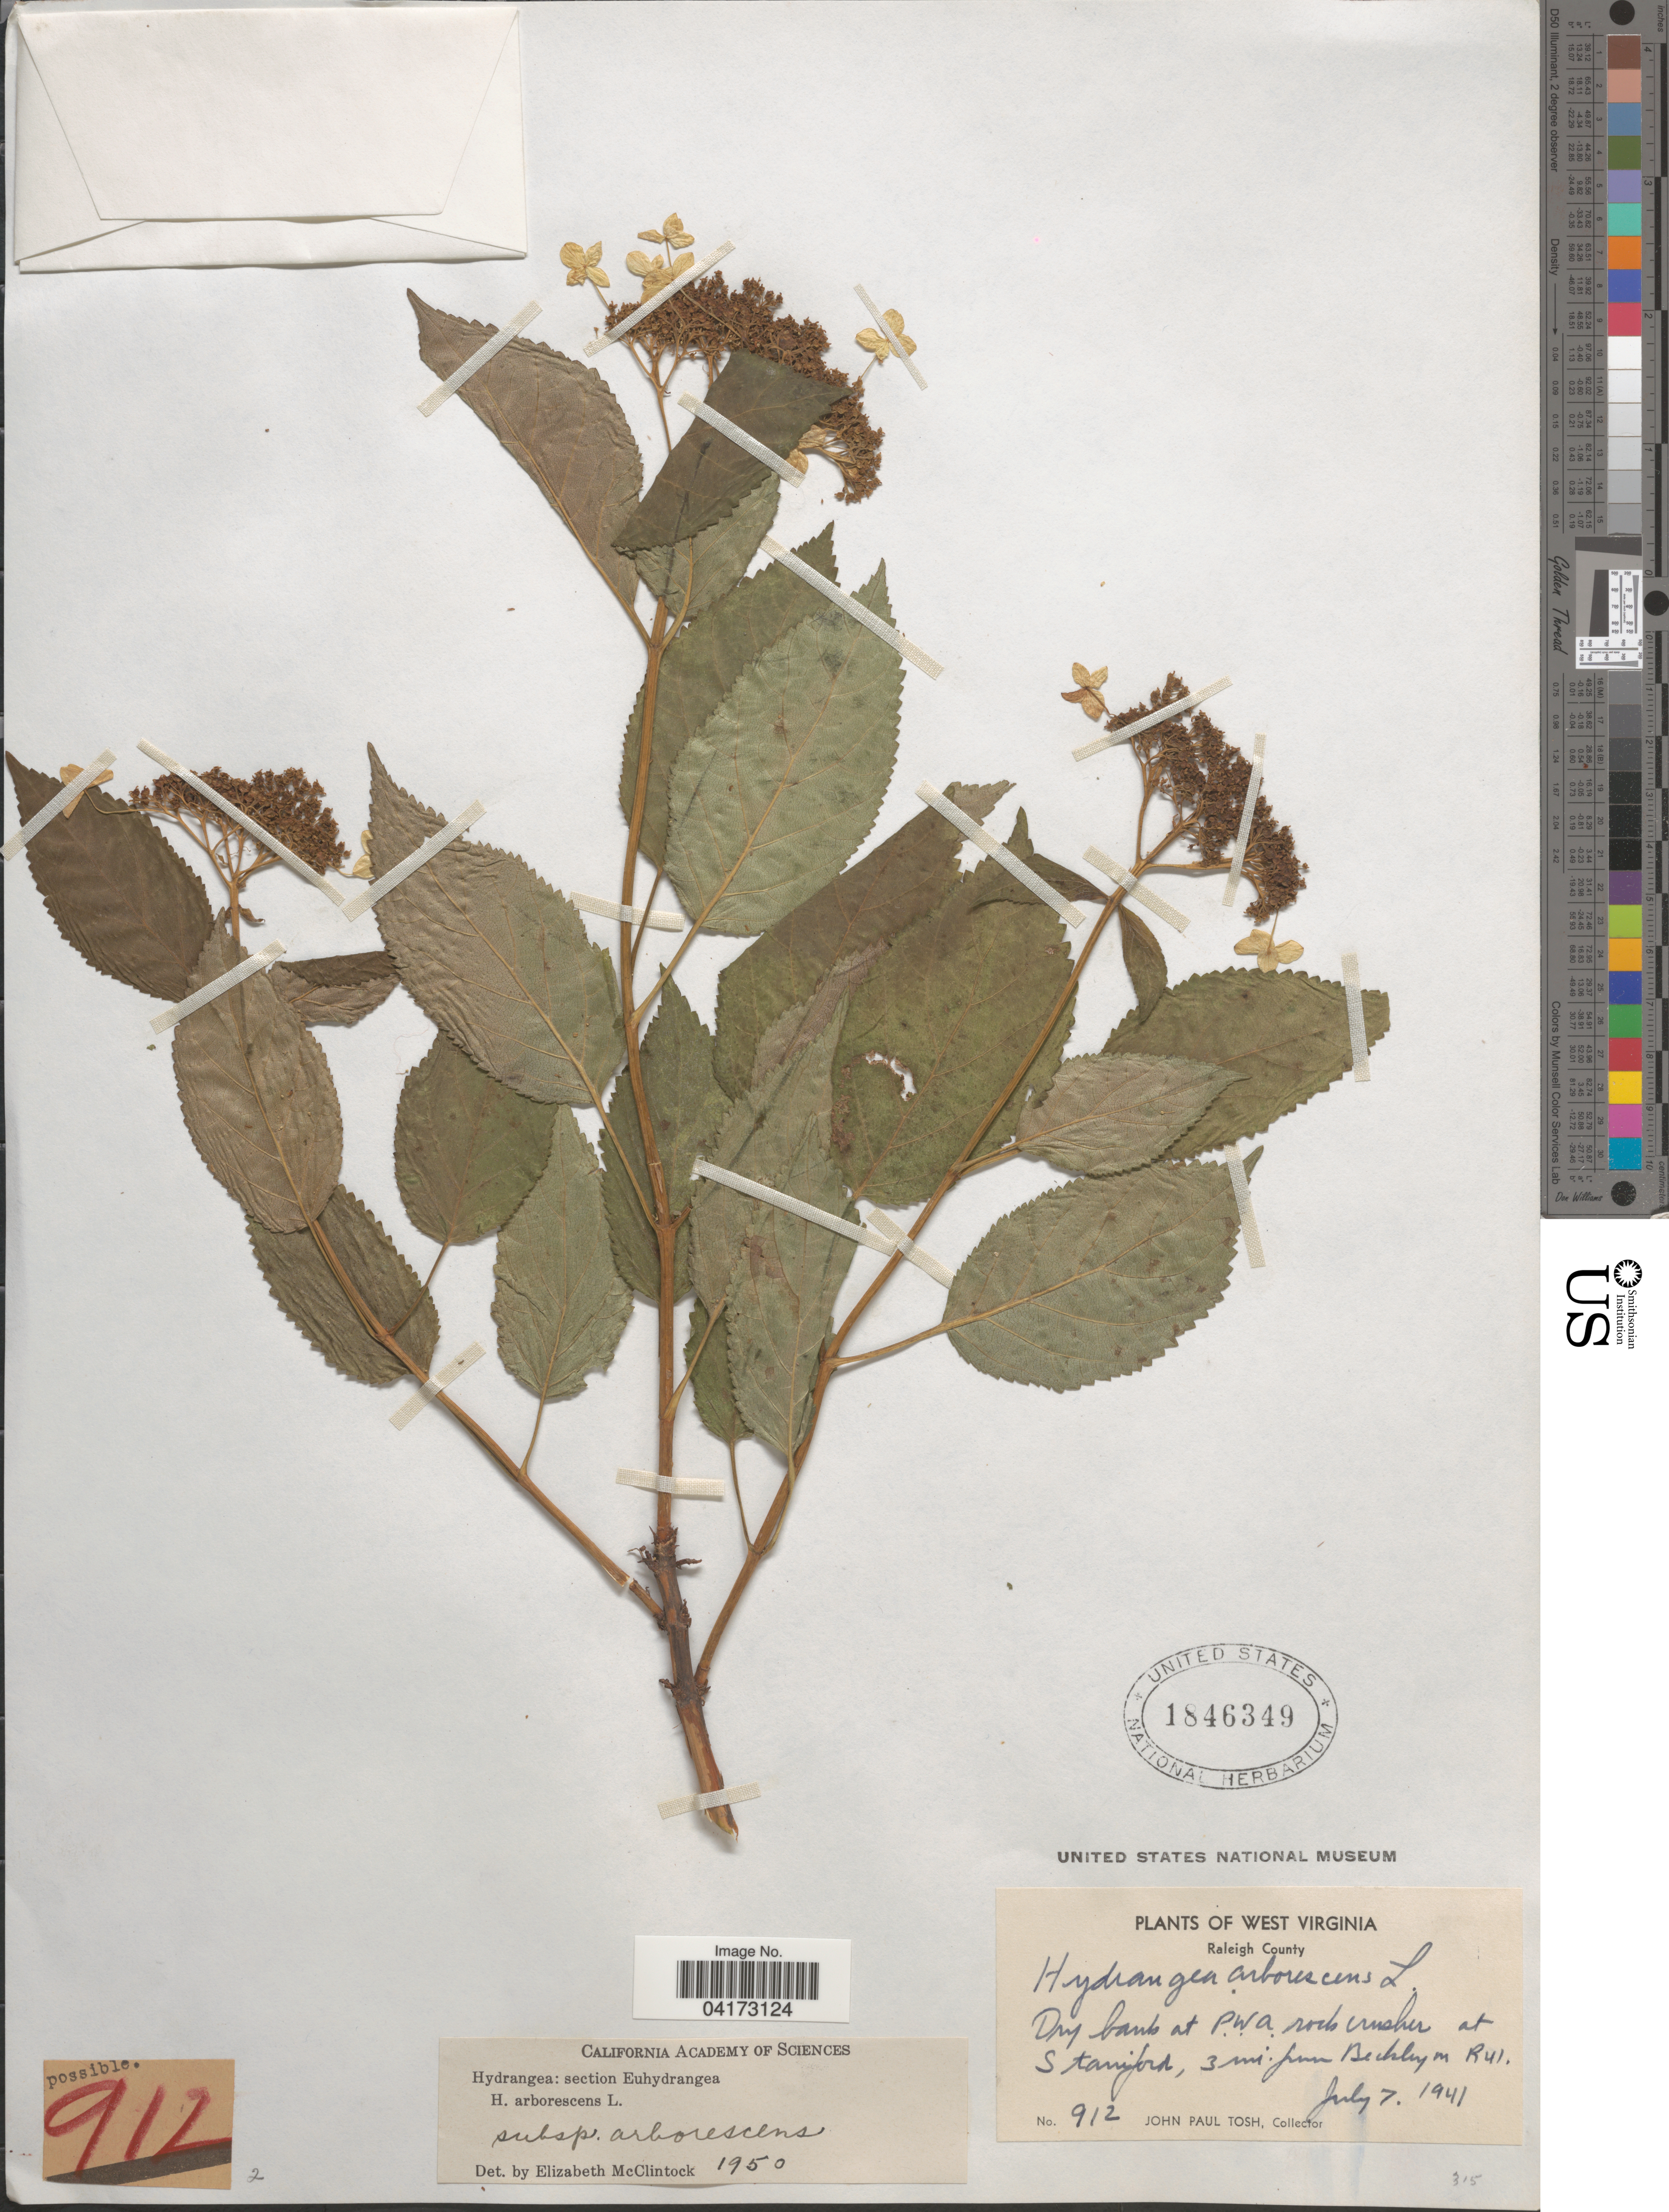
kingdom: Plantae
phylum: Tracheophyta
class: Magnoliopsida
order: Cornales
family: Hydrangeaceae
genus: Hydrangea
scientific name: Hydrangea arborescens subsp. arborescens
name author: L.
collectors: J. Tosh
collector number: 912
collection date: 1941-07-07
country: United States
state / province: West Virginia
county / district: Raleigh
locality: Raleigh County. Dry banks at P.W.A. rock crusher at Staniford, 3 mi. from Beckley on R41.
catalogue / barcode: US 1846349